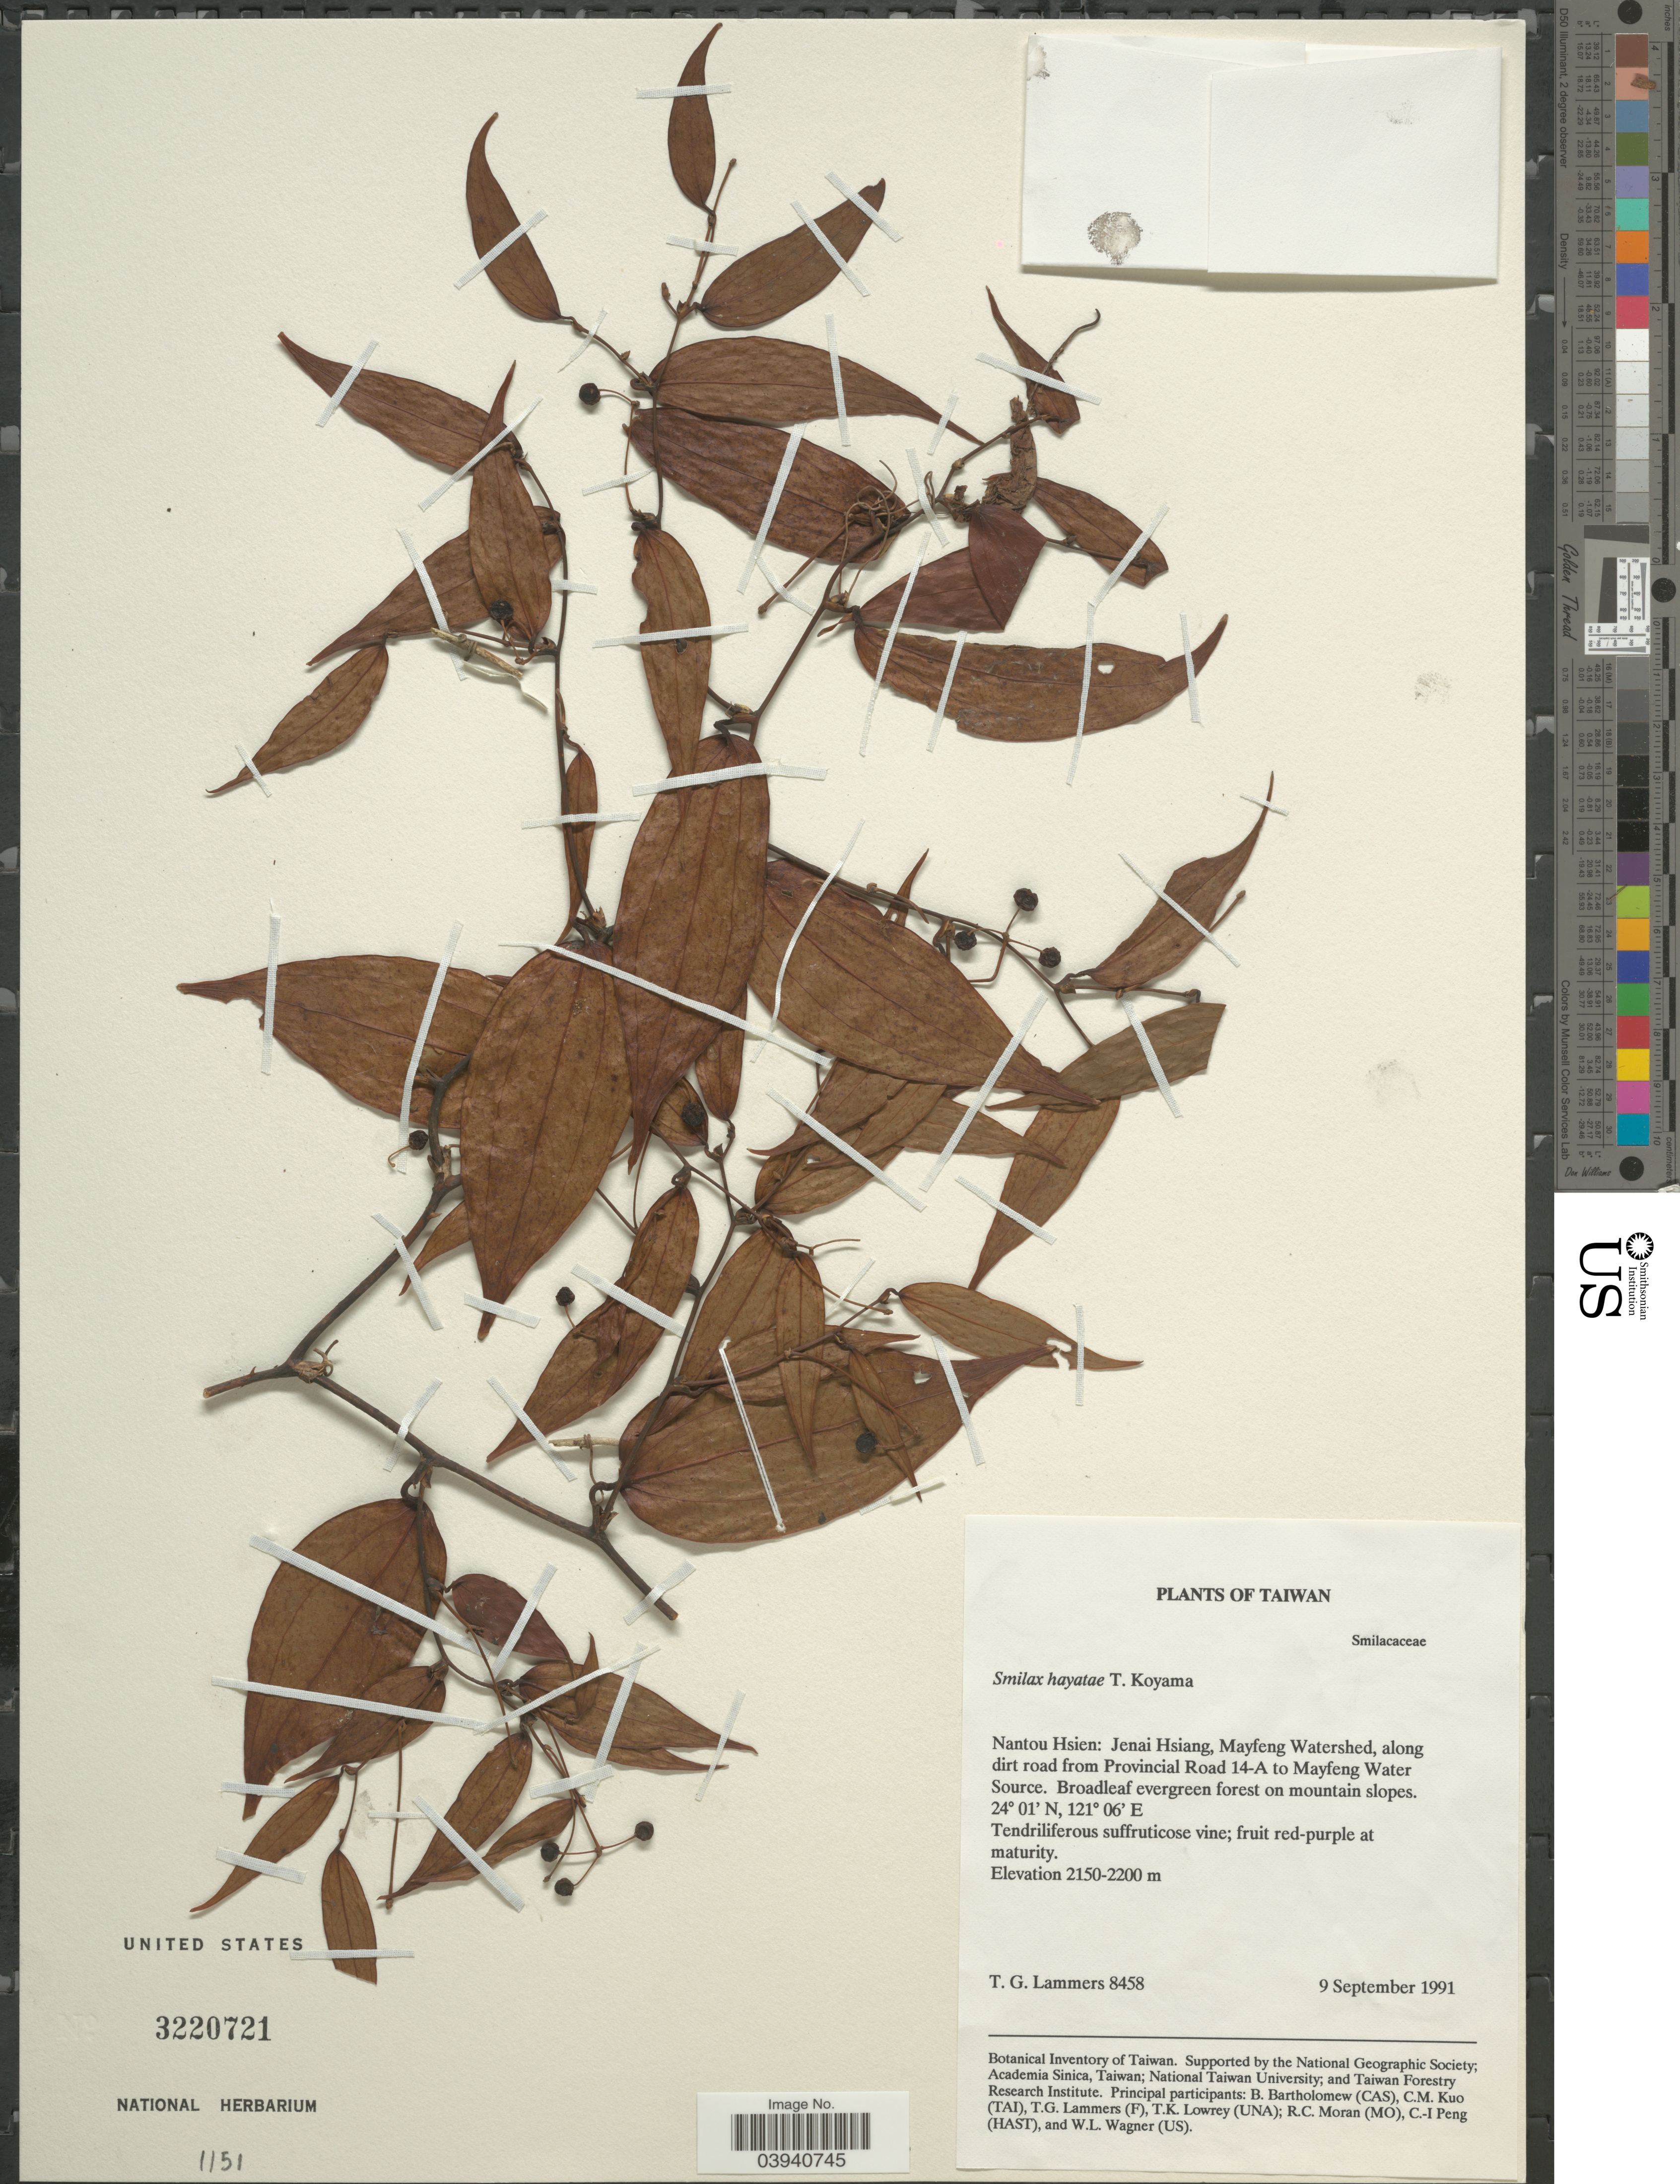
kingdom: Plantae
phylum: Tracheophyta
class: Liliopsida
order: Liliales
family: Smilacaceae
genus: Smilax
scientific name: Smilax hayatae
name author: T. Koyama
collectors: T. Lammers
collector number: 8458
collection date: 1991-09-09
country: Taiwan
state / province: Nantou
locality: Nantou Hsien: Jenai Hsiang, Mayfeng Watershed, along dirt road from Provincial Road 14-A to Mayfeng water Source.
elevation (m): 2150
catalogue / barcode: US 3220721